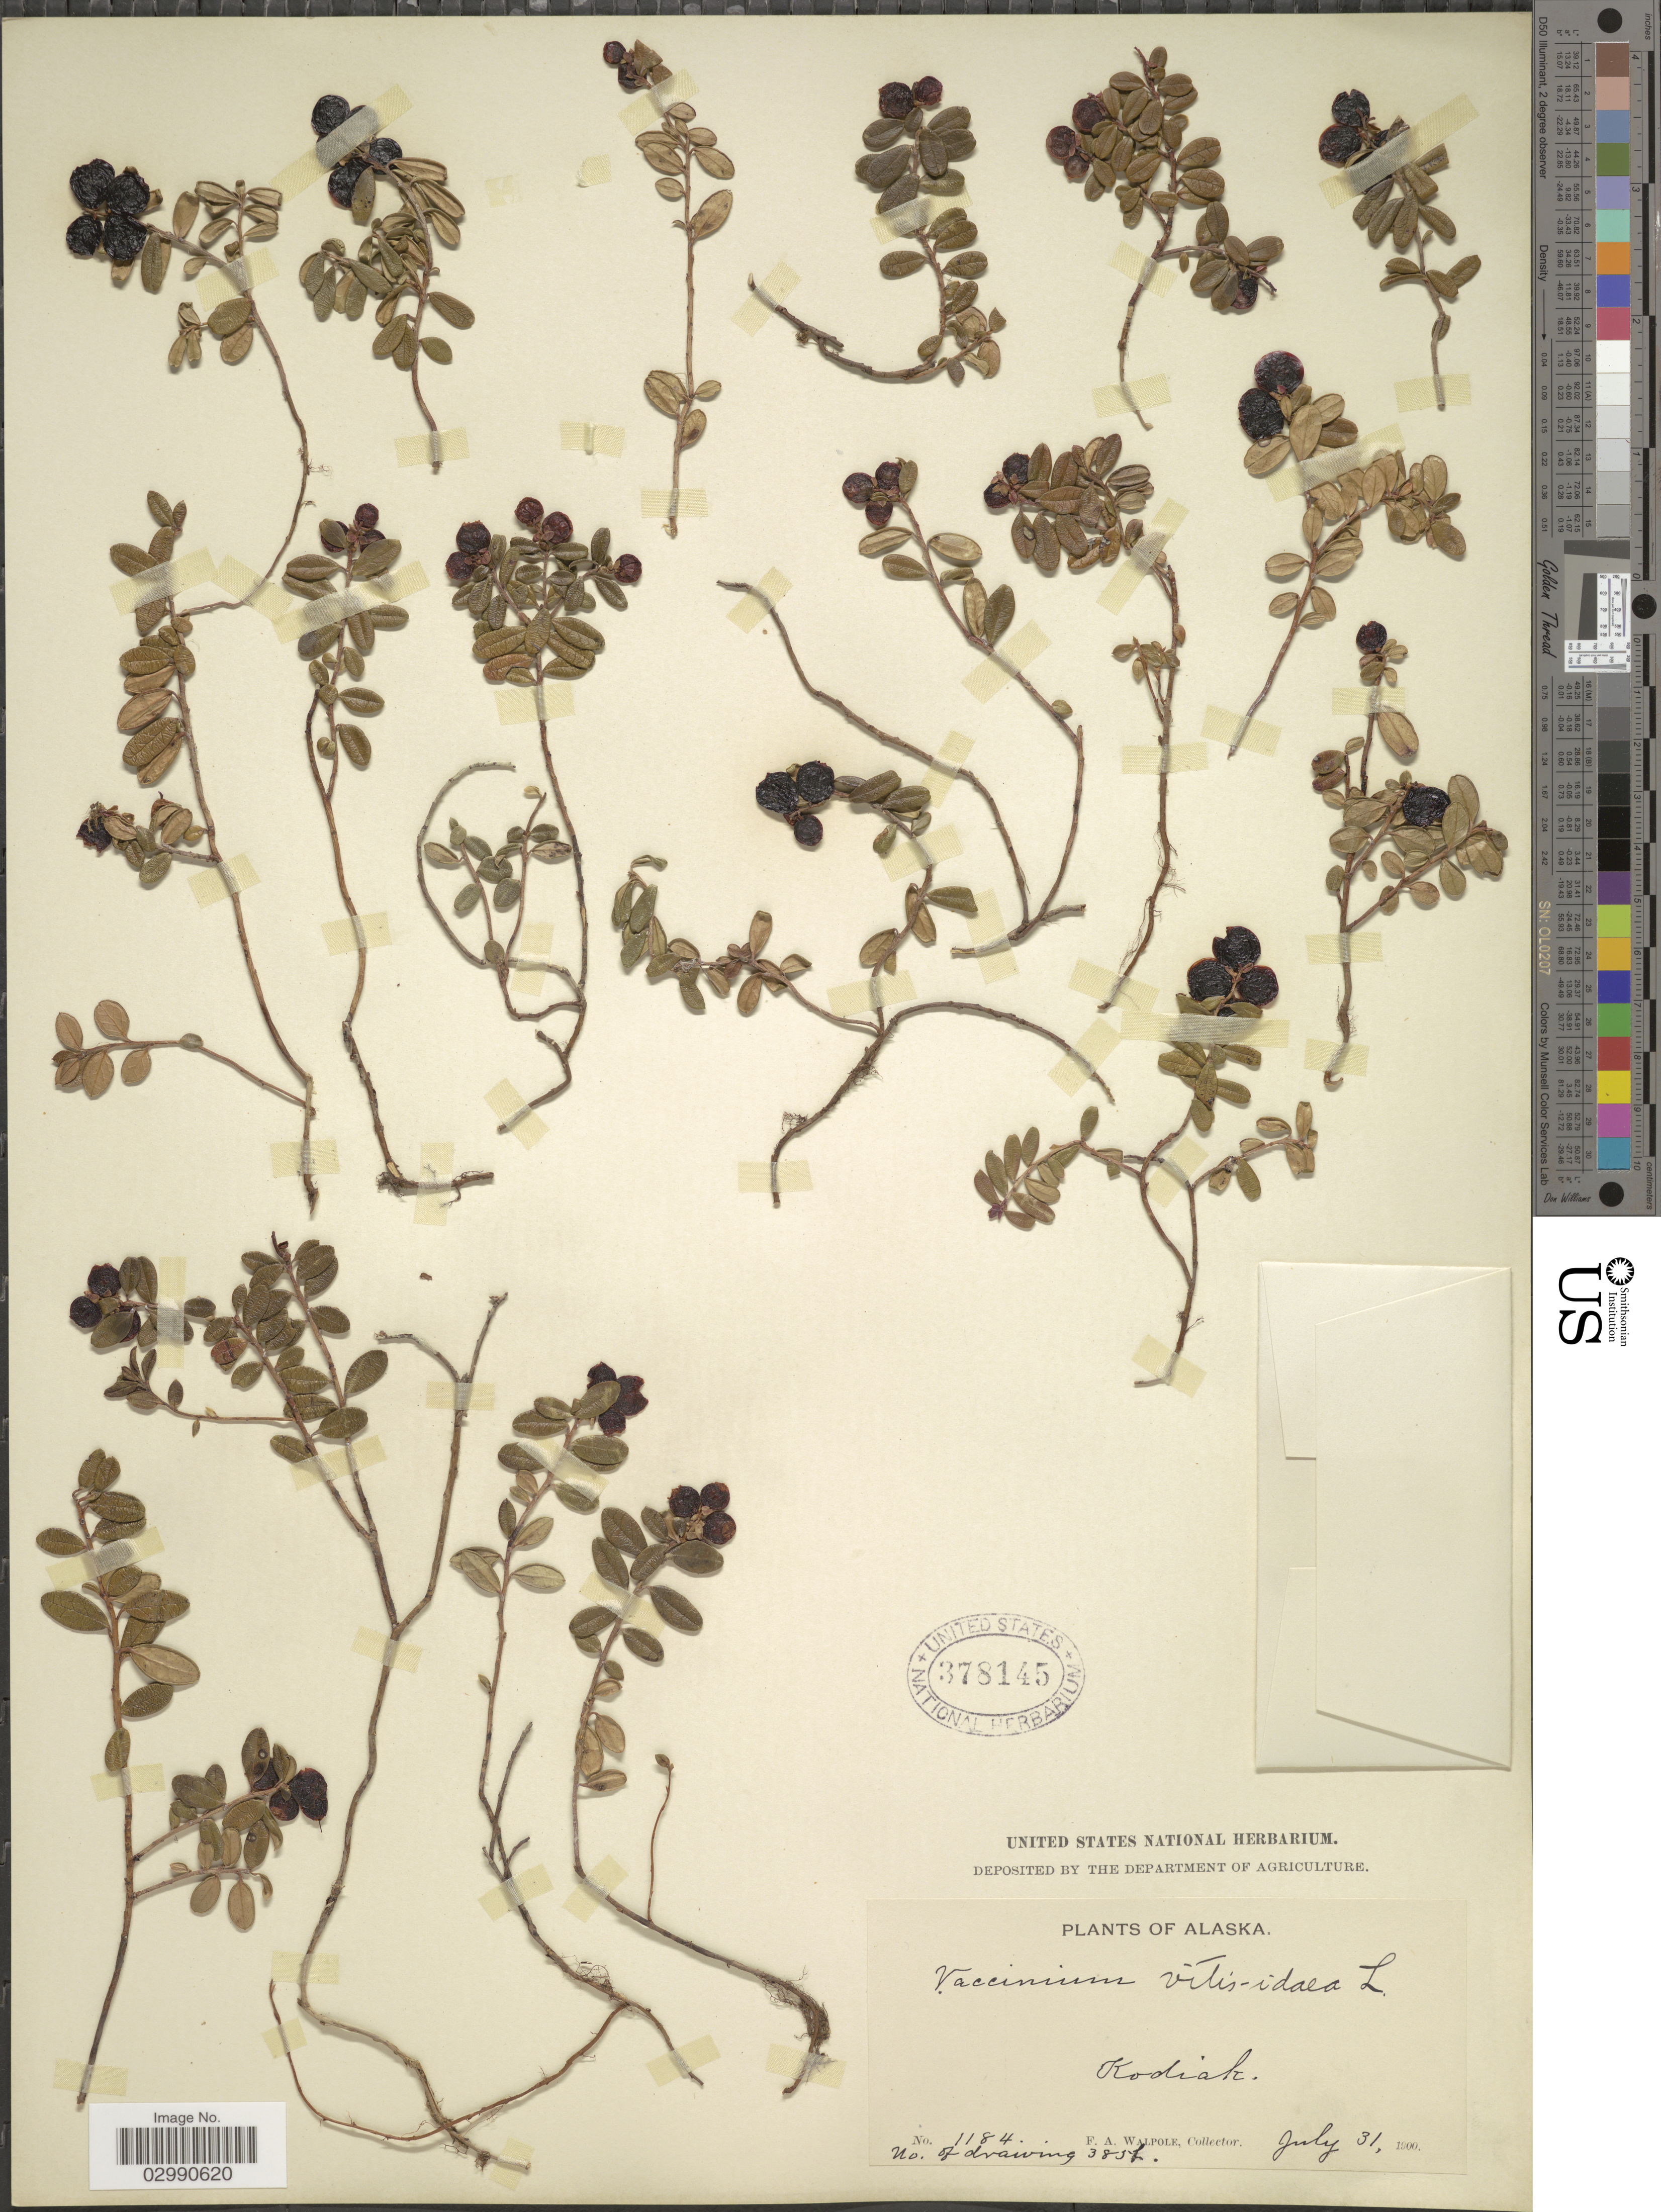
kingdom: Plantae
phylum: Tracheophyta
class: Magnoliopsida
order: Ericales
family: Ericaceae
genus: Vaccinium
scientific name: Vaccinium vitis-idaea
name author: L.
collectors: F. Walpole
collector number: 1184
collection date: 1900-07-31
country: United States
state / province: Alaska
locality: Kodiak.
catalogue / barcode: US 378145